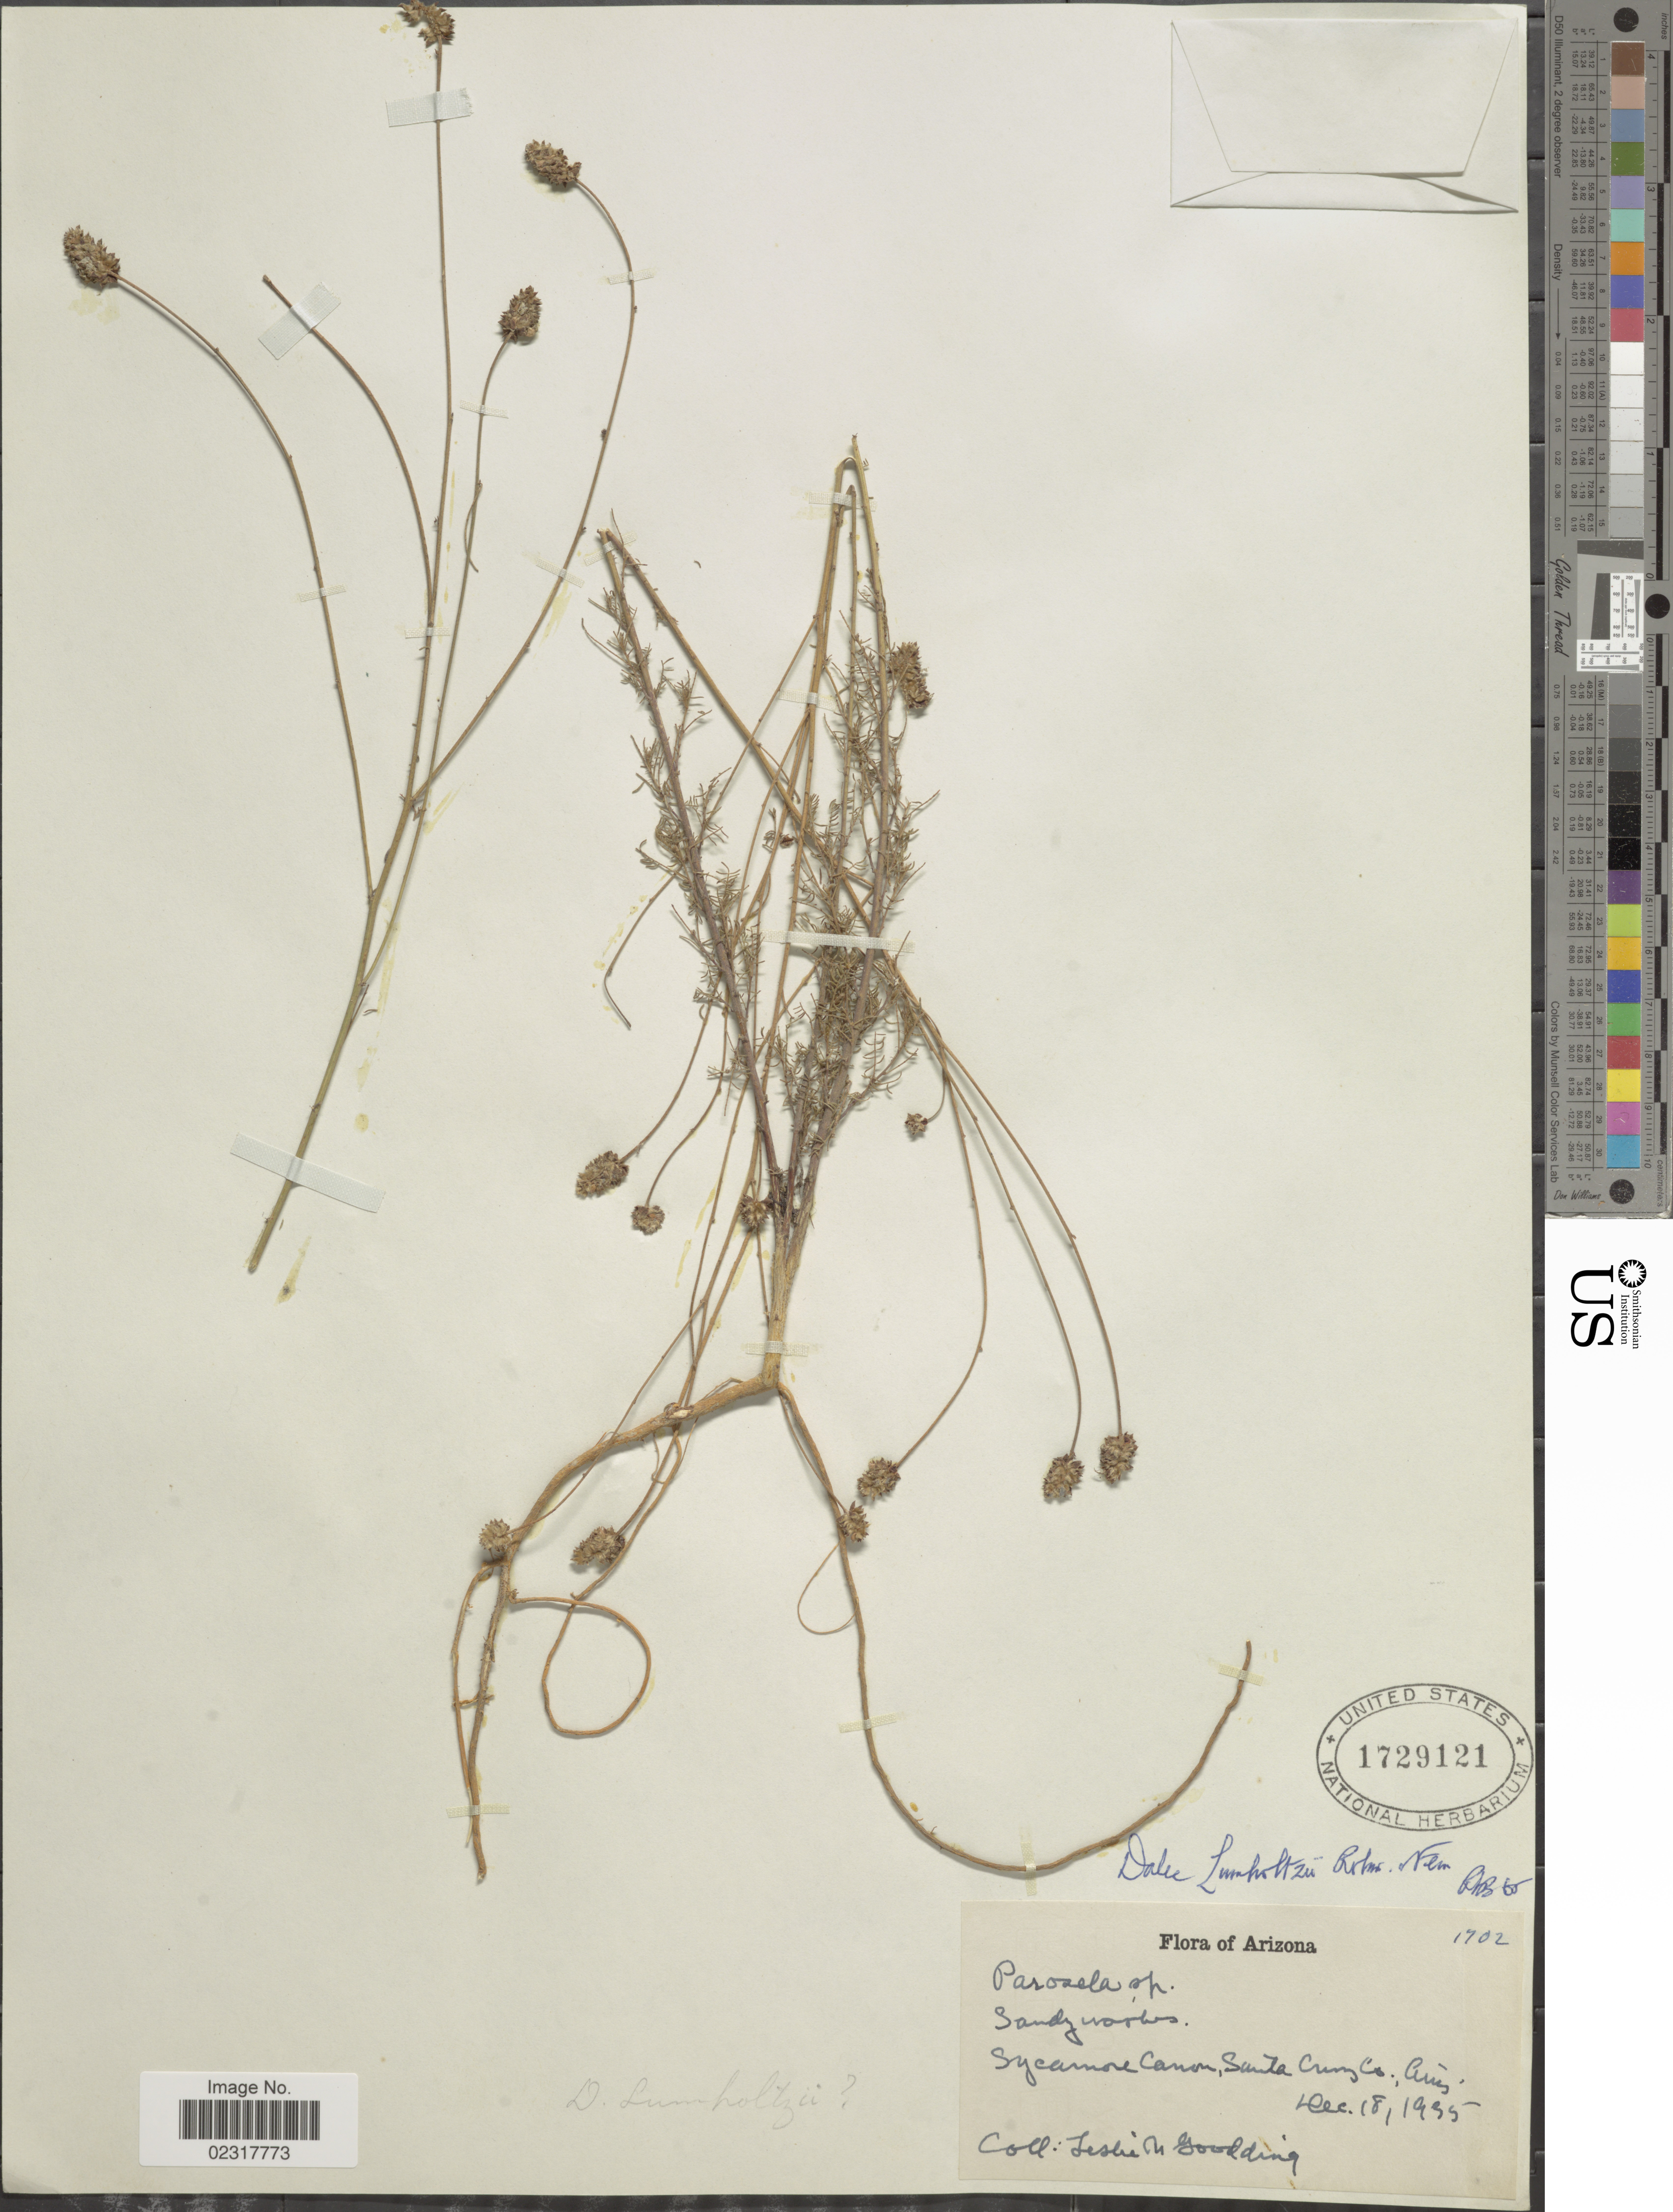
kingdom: Plantae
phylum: Tracheophyta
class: Magnoliopsida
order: Fabales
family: Fabaceae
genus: Dalea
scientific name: Dalea lumholtzii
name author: B.L. Rob. & Fernald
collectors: L. N. Goodding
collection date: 1935-12-18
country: United States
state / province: Arizona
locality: Sycamore Cañon, Santa Cruz Co., Ariz.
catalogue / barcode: US 1729121